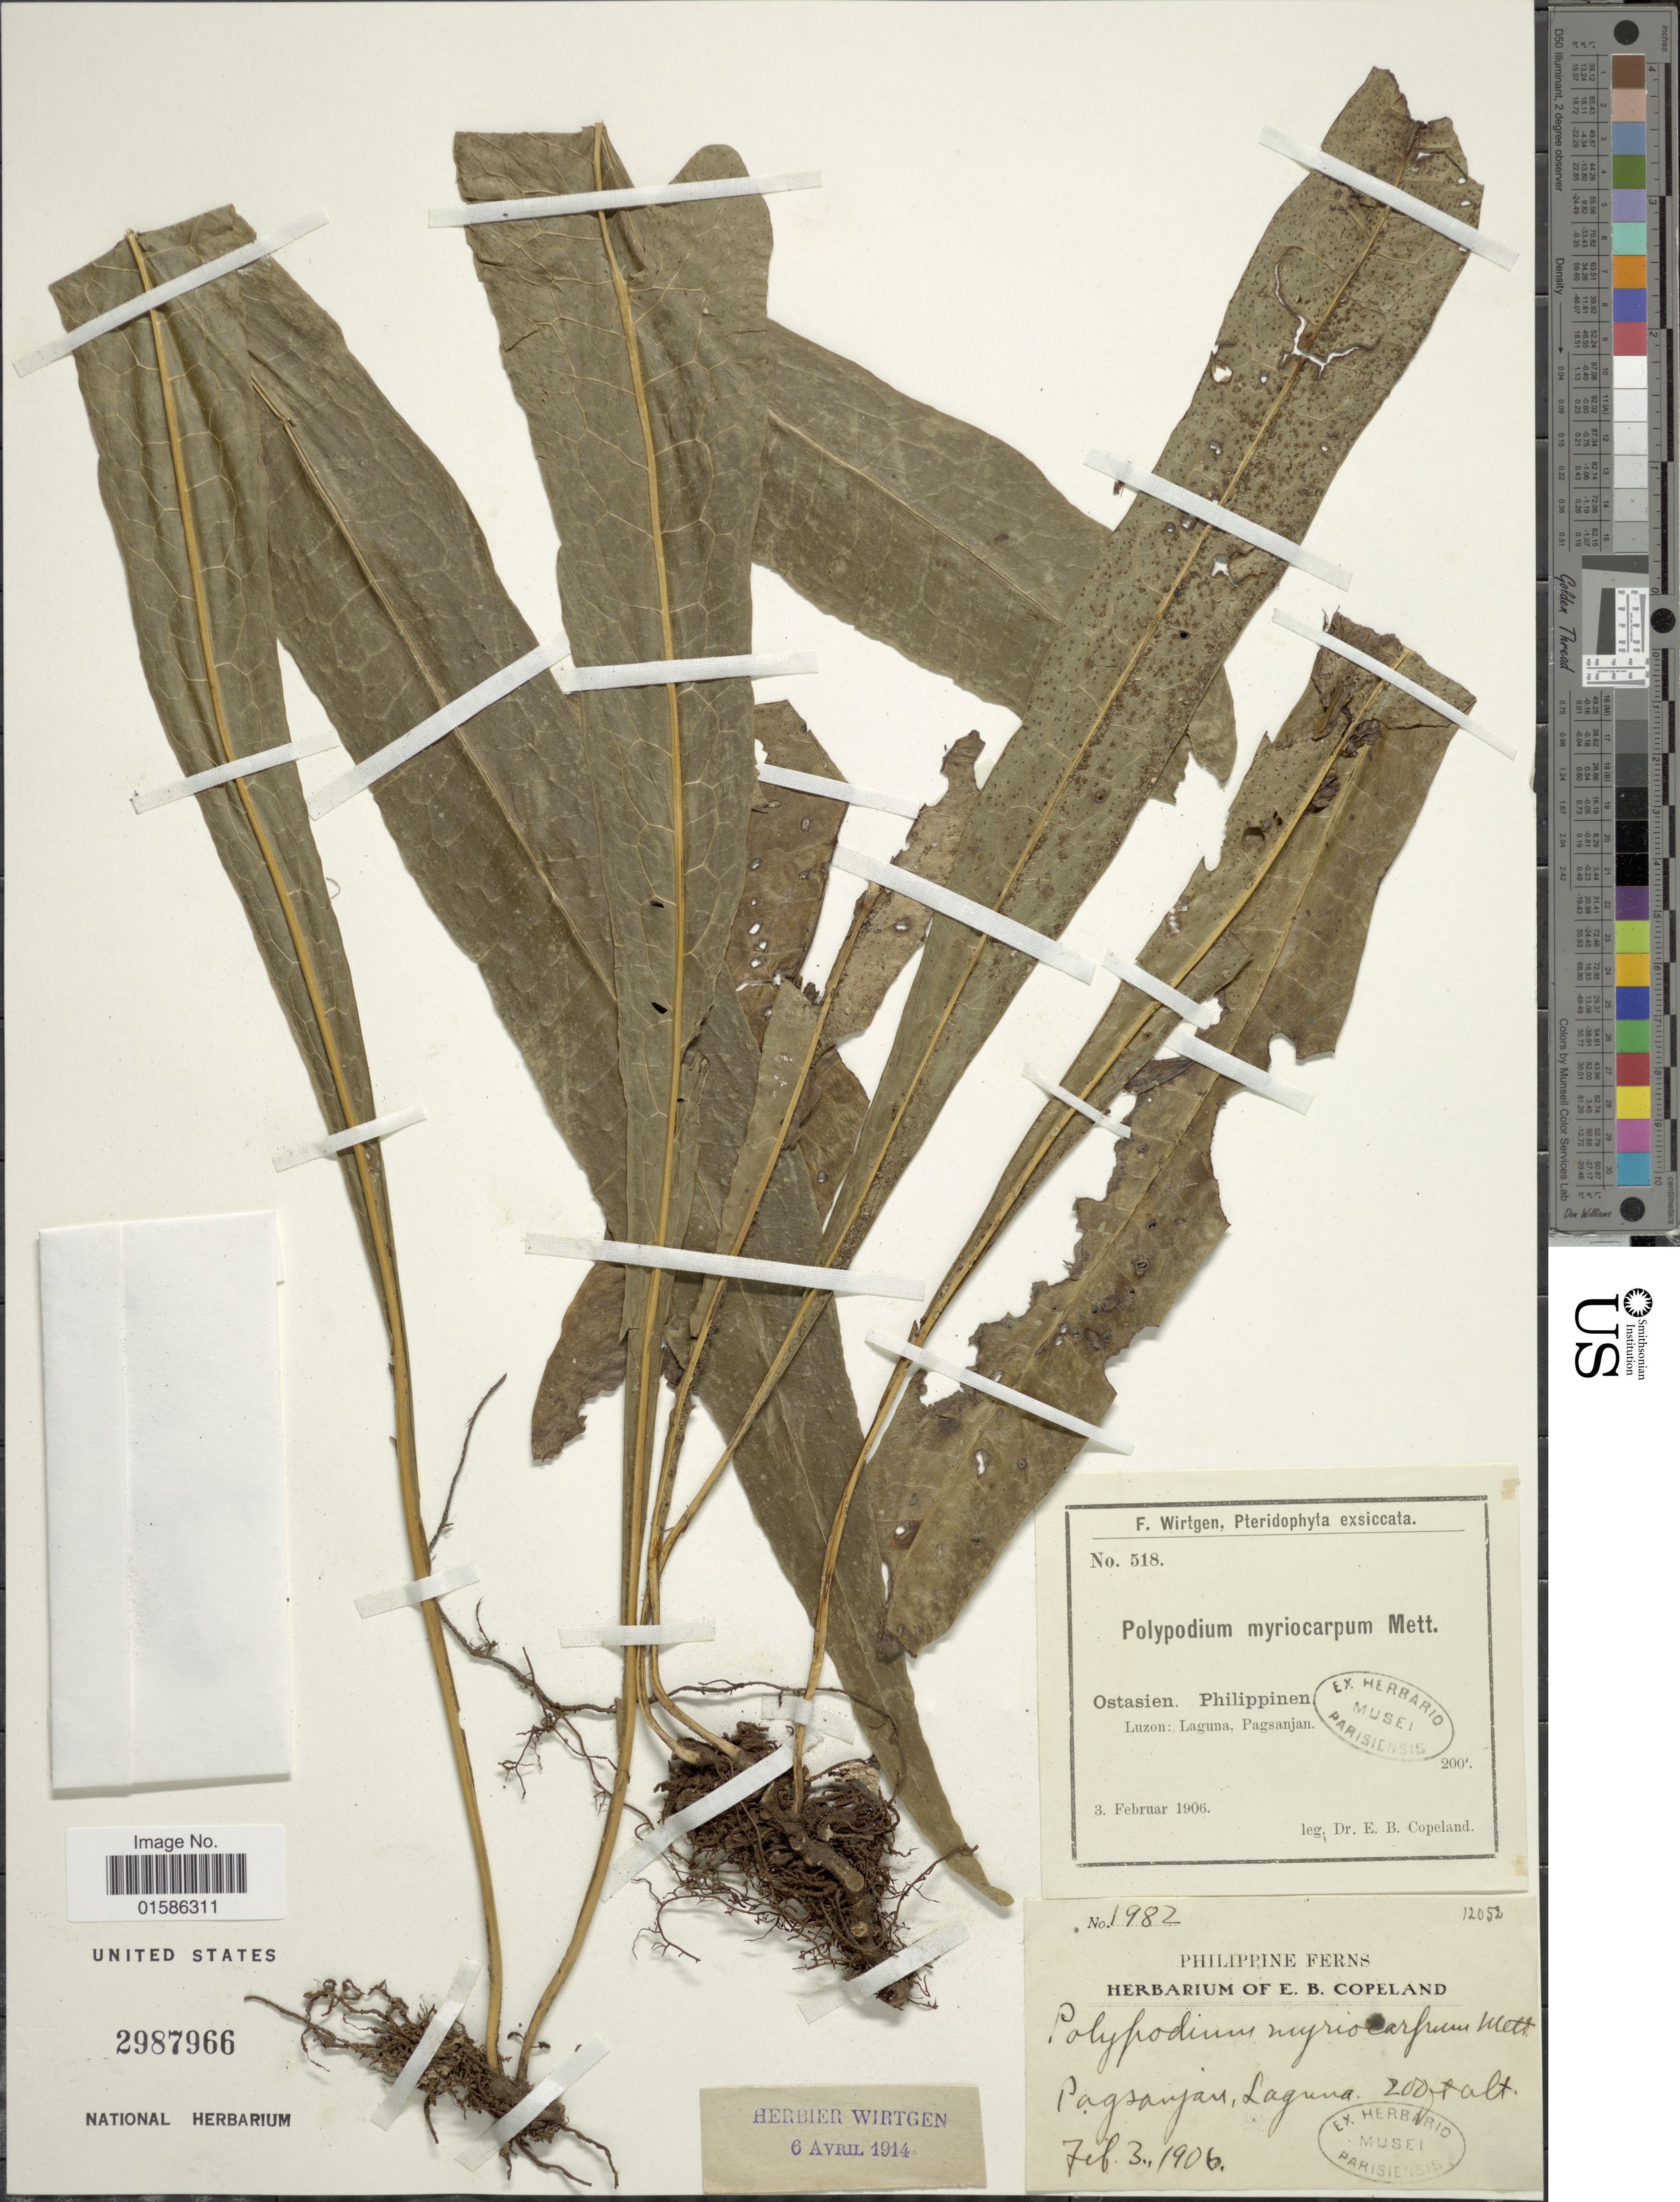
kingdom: Plantae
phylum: Tracheophyta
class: Polypodiopsida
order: Polypodiales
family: Polypodiaceae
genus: Microsorum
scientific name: Microsorum longissimum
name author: Fée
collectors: E. B. Copeland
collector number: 518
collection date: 1906-02-03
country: Philippines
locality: Ostasien. Luzon: Laguna, Pagsanjan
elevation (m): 61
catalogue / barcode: US 2987966